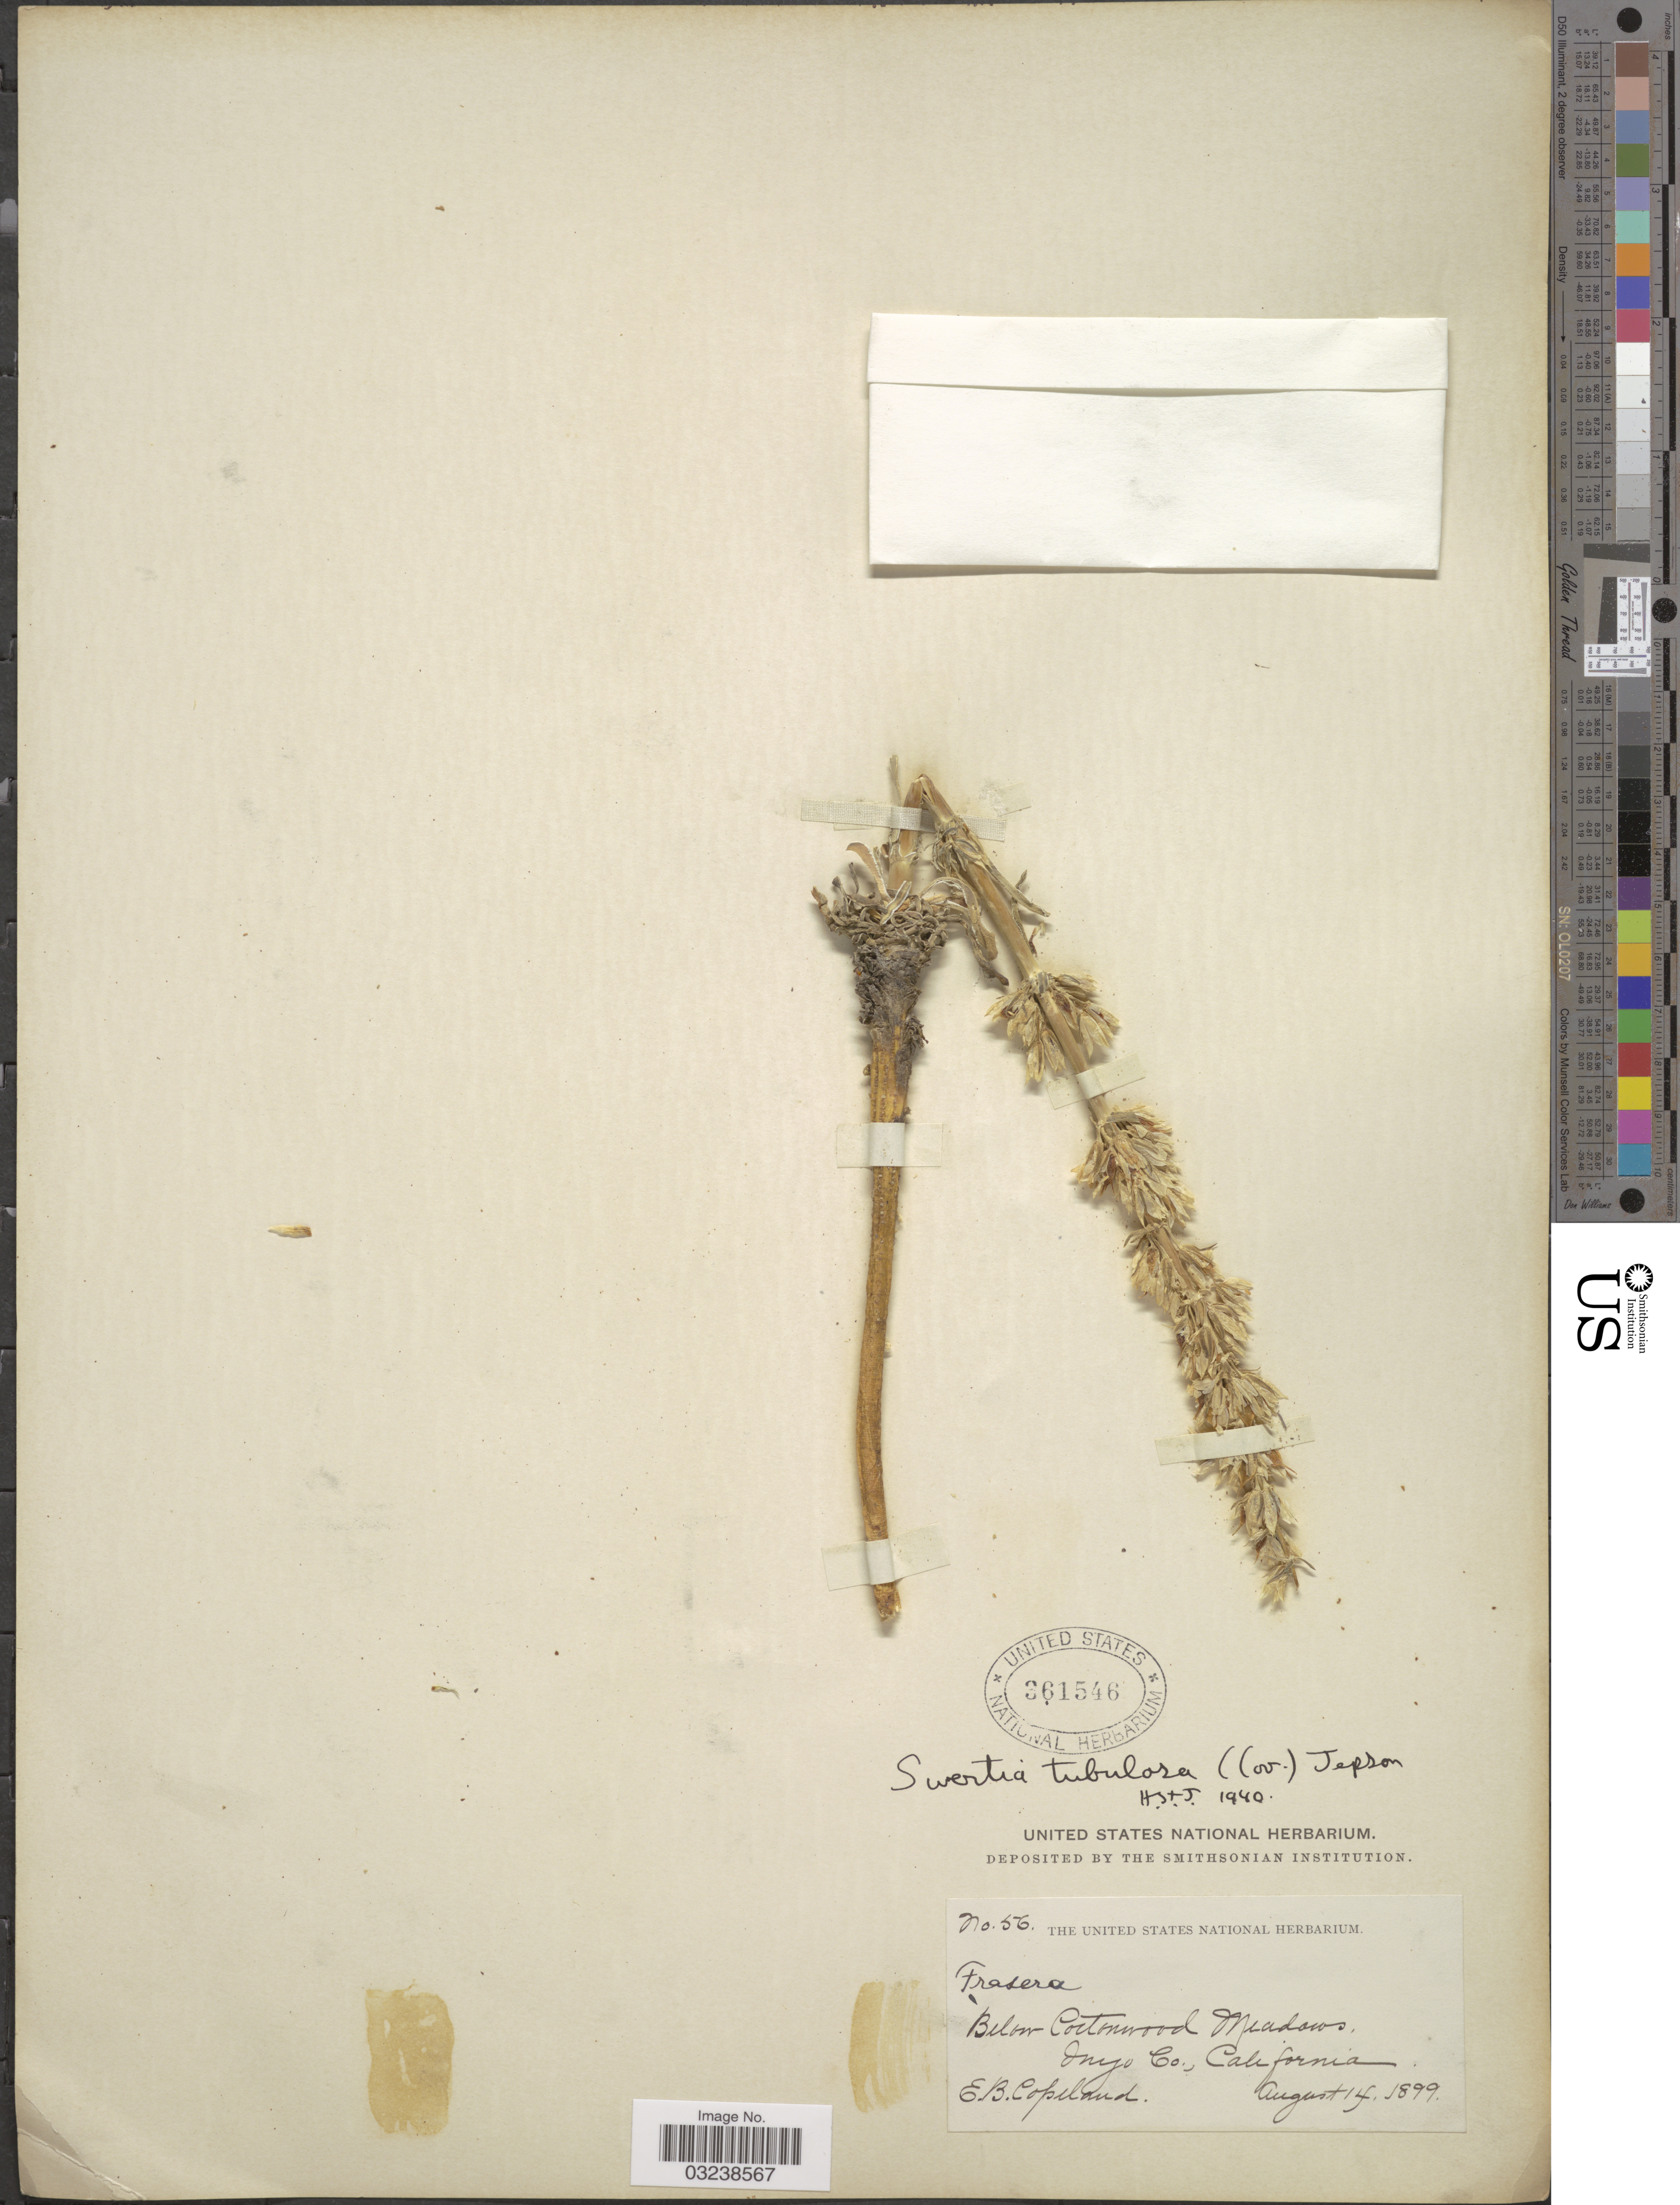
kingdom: Plantae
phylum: Tracheophyta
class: Magnoliopsida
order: Gentianales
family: Gentianaceae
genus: Swertia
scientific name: Swertia tubulosa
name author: (Coville) Jeps.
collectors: E. B. Copeland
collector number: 56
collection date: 1899-08-14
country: United States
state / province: California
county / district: Inyo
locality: Below Cottonwood Meadows, Inyo Co.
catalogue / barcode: US 361546